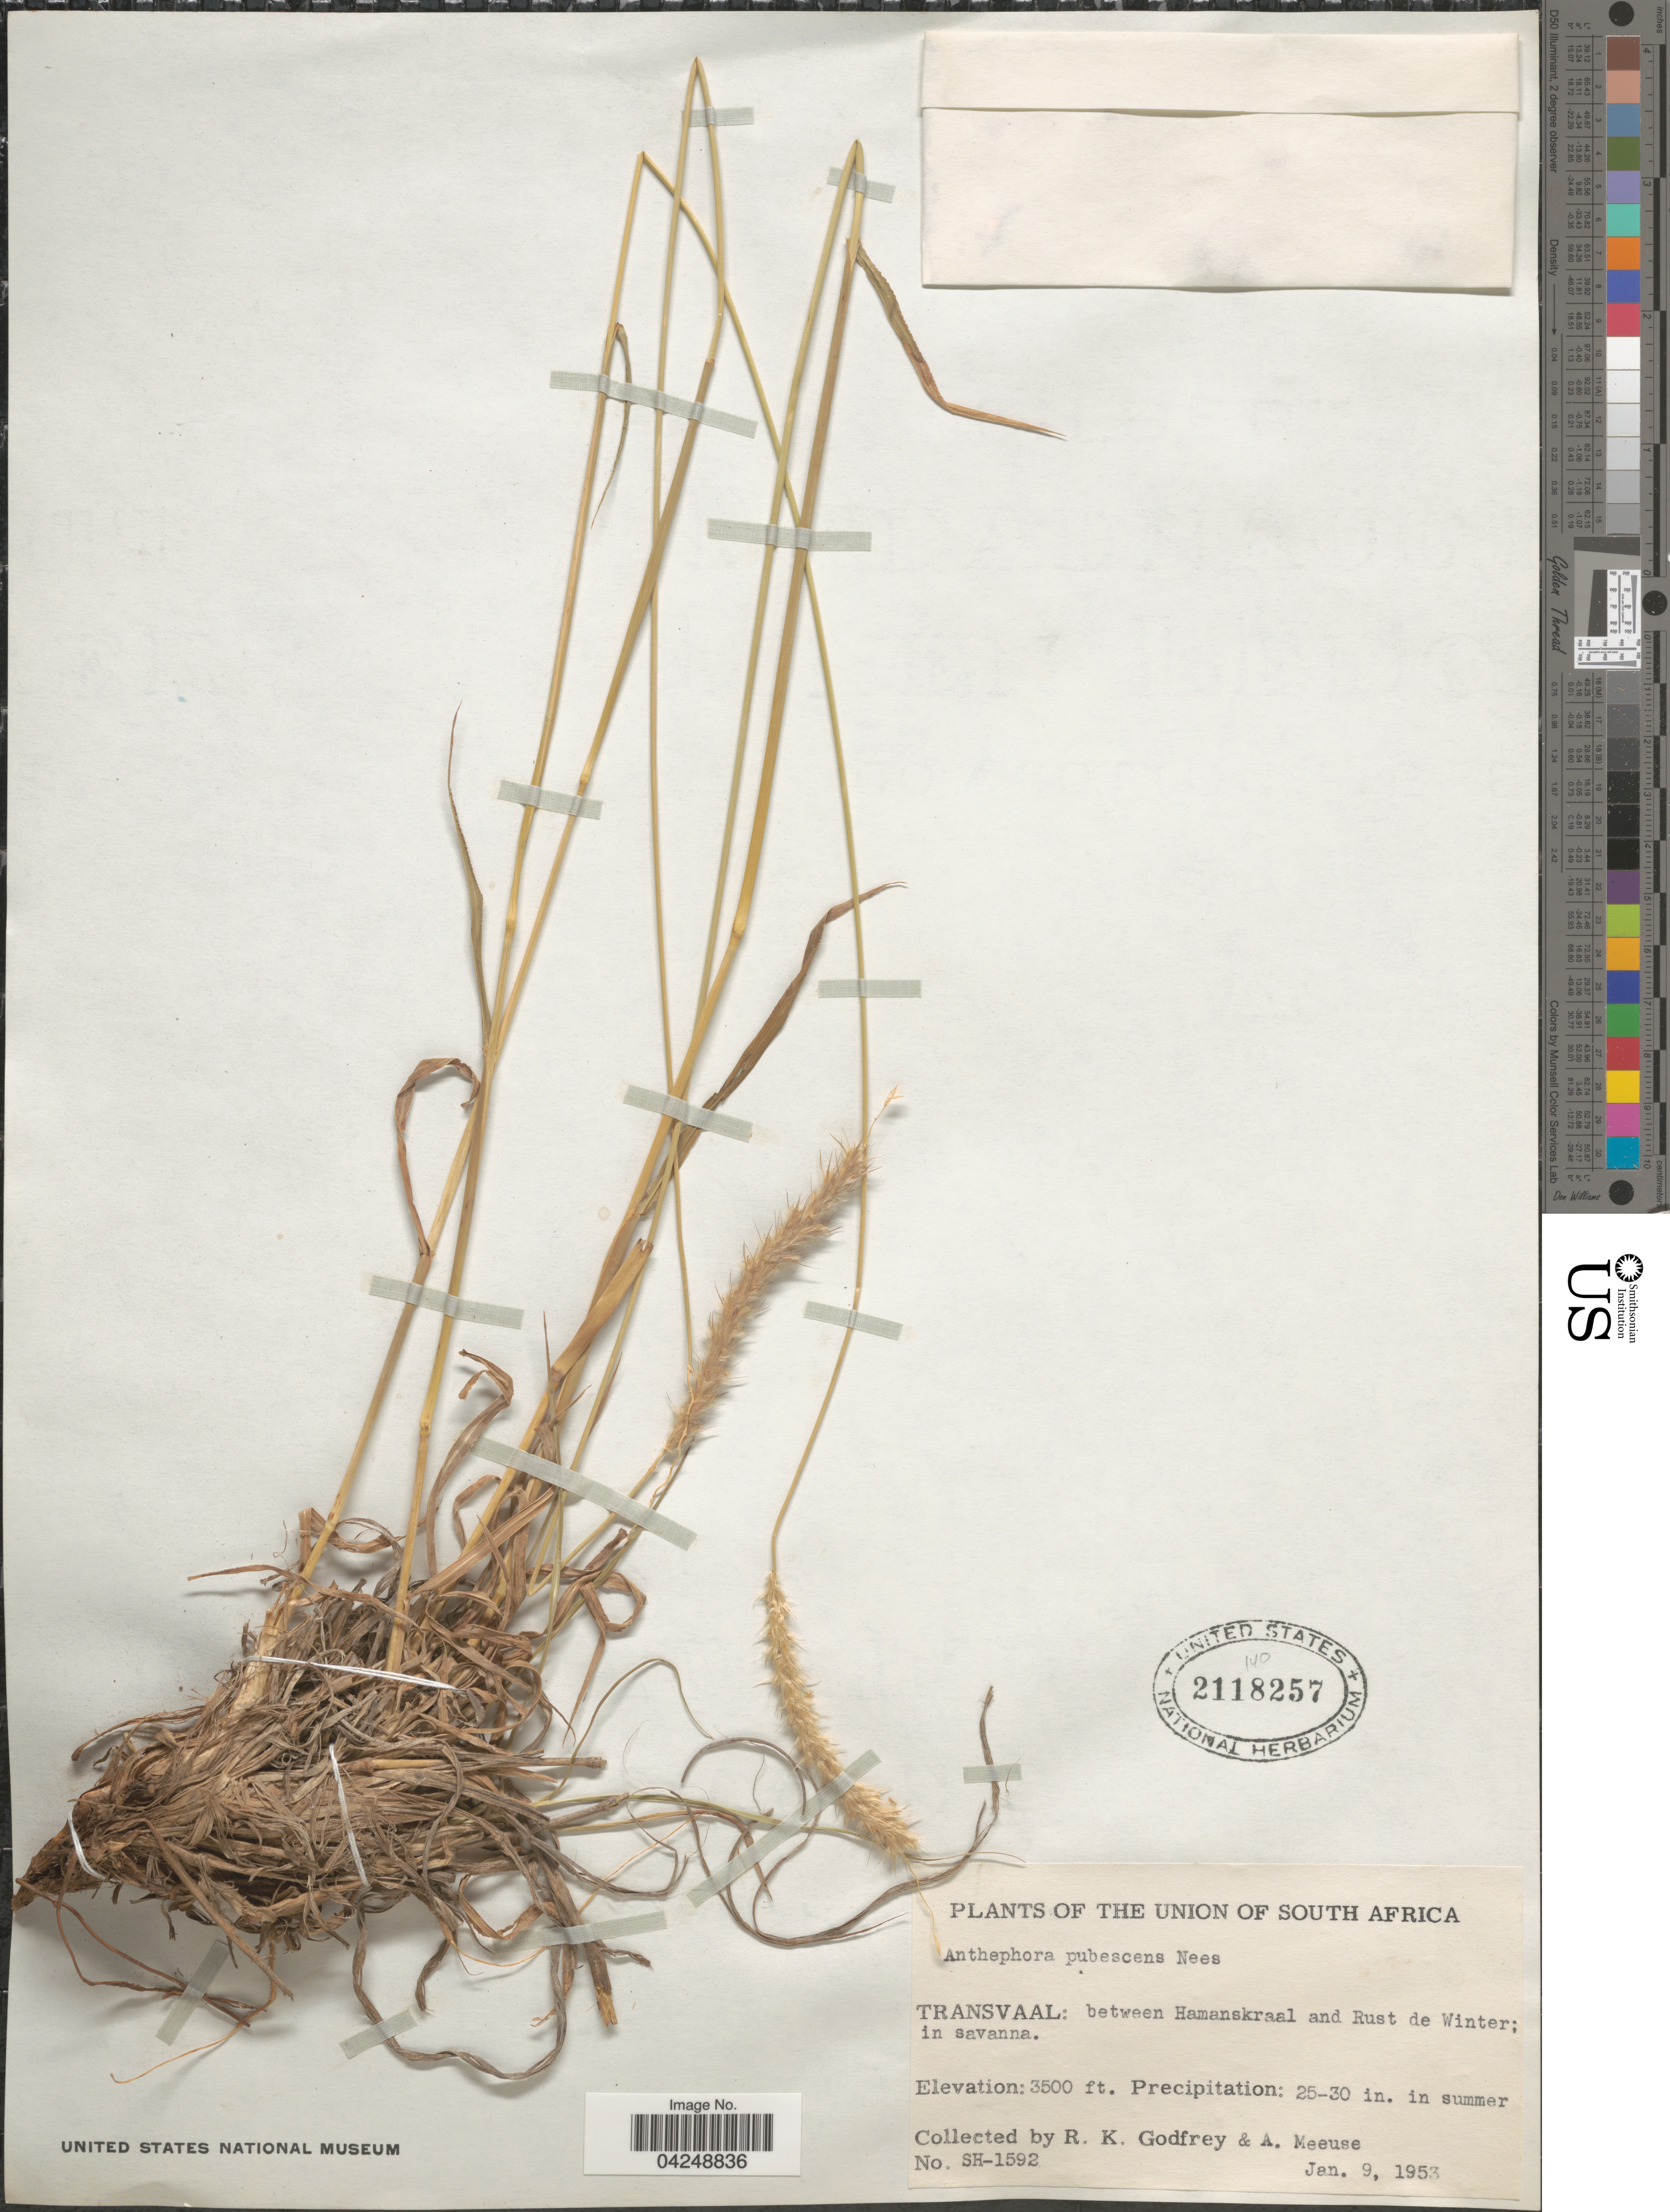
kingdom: Plantae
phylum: Tracheophyta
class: Liliopsida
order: Poales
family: Poaceae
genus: Anthephora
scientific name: Anthephora pubescens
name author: Nees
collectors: R. K. Godfrey & A. D. J. Meeuse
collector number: SH-1592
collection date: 1953-01-09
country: South Africa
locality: The Union of South Africa. Transvaal: between Hamanskraal and Rust de Winter; in savanna.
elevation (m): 1067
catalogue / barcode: US 2118257